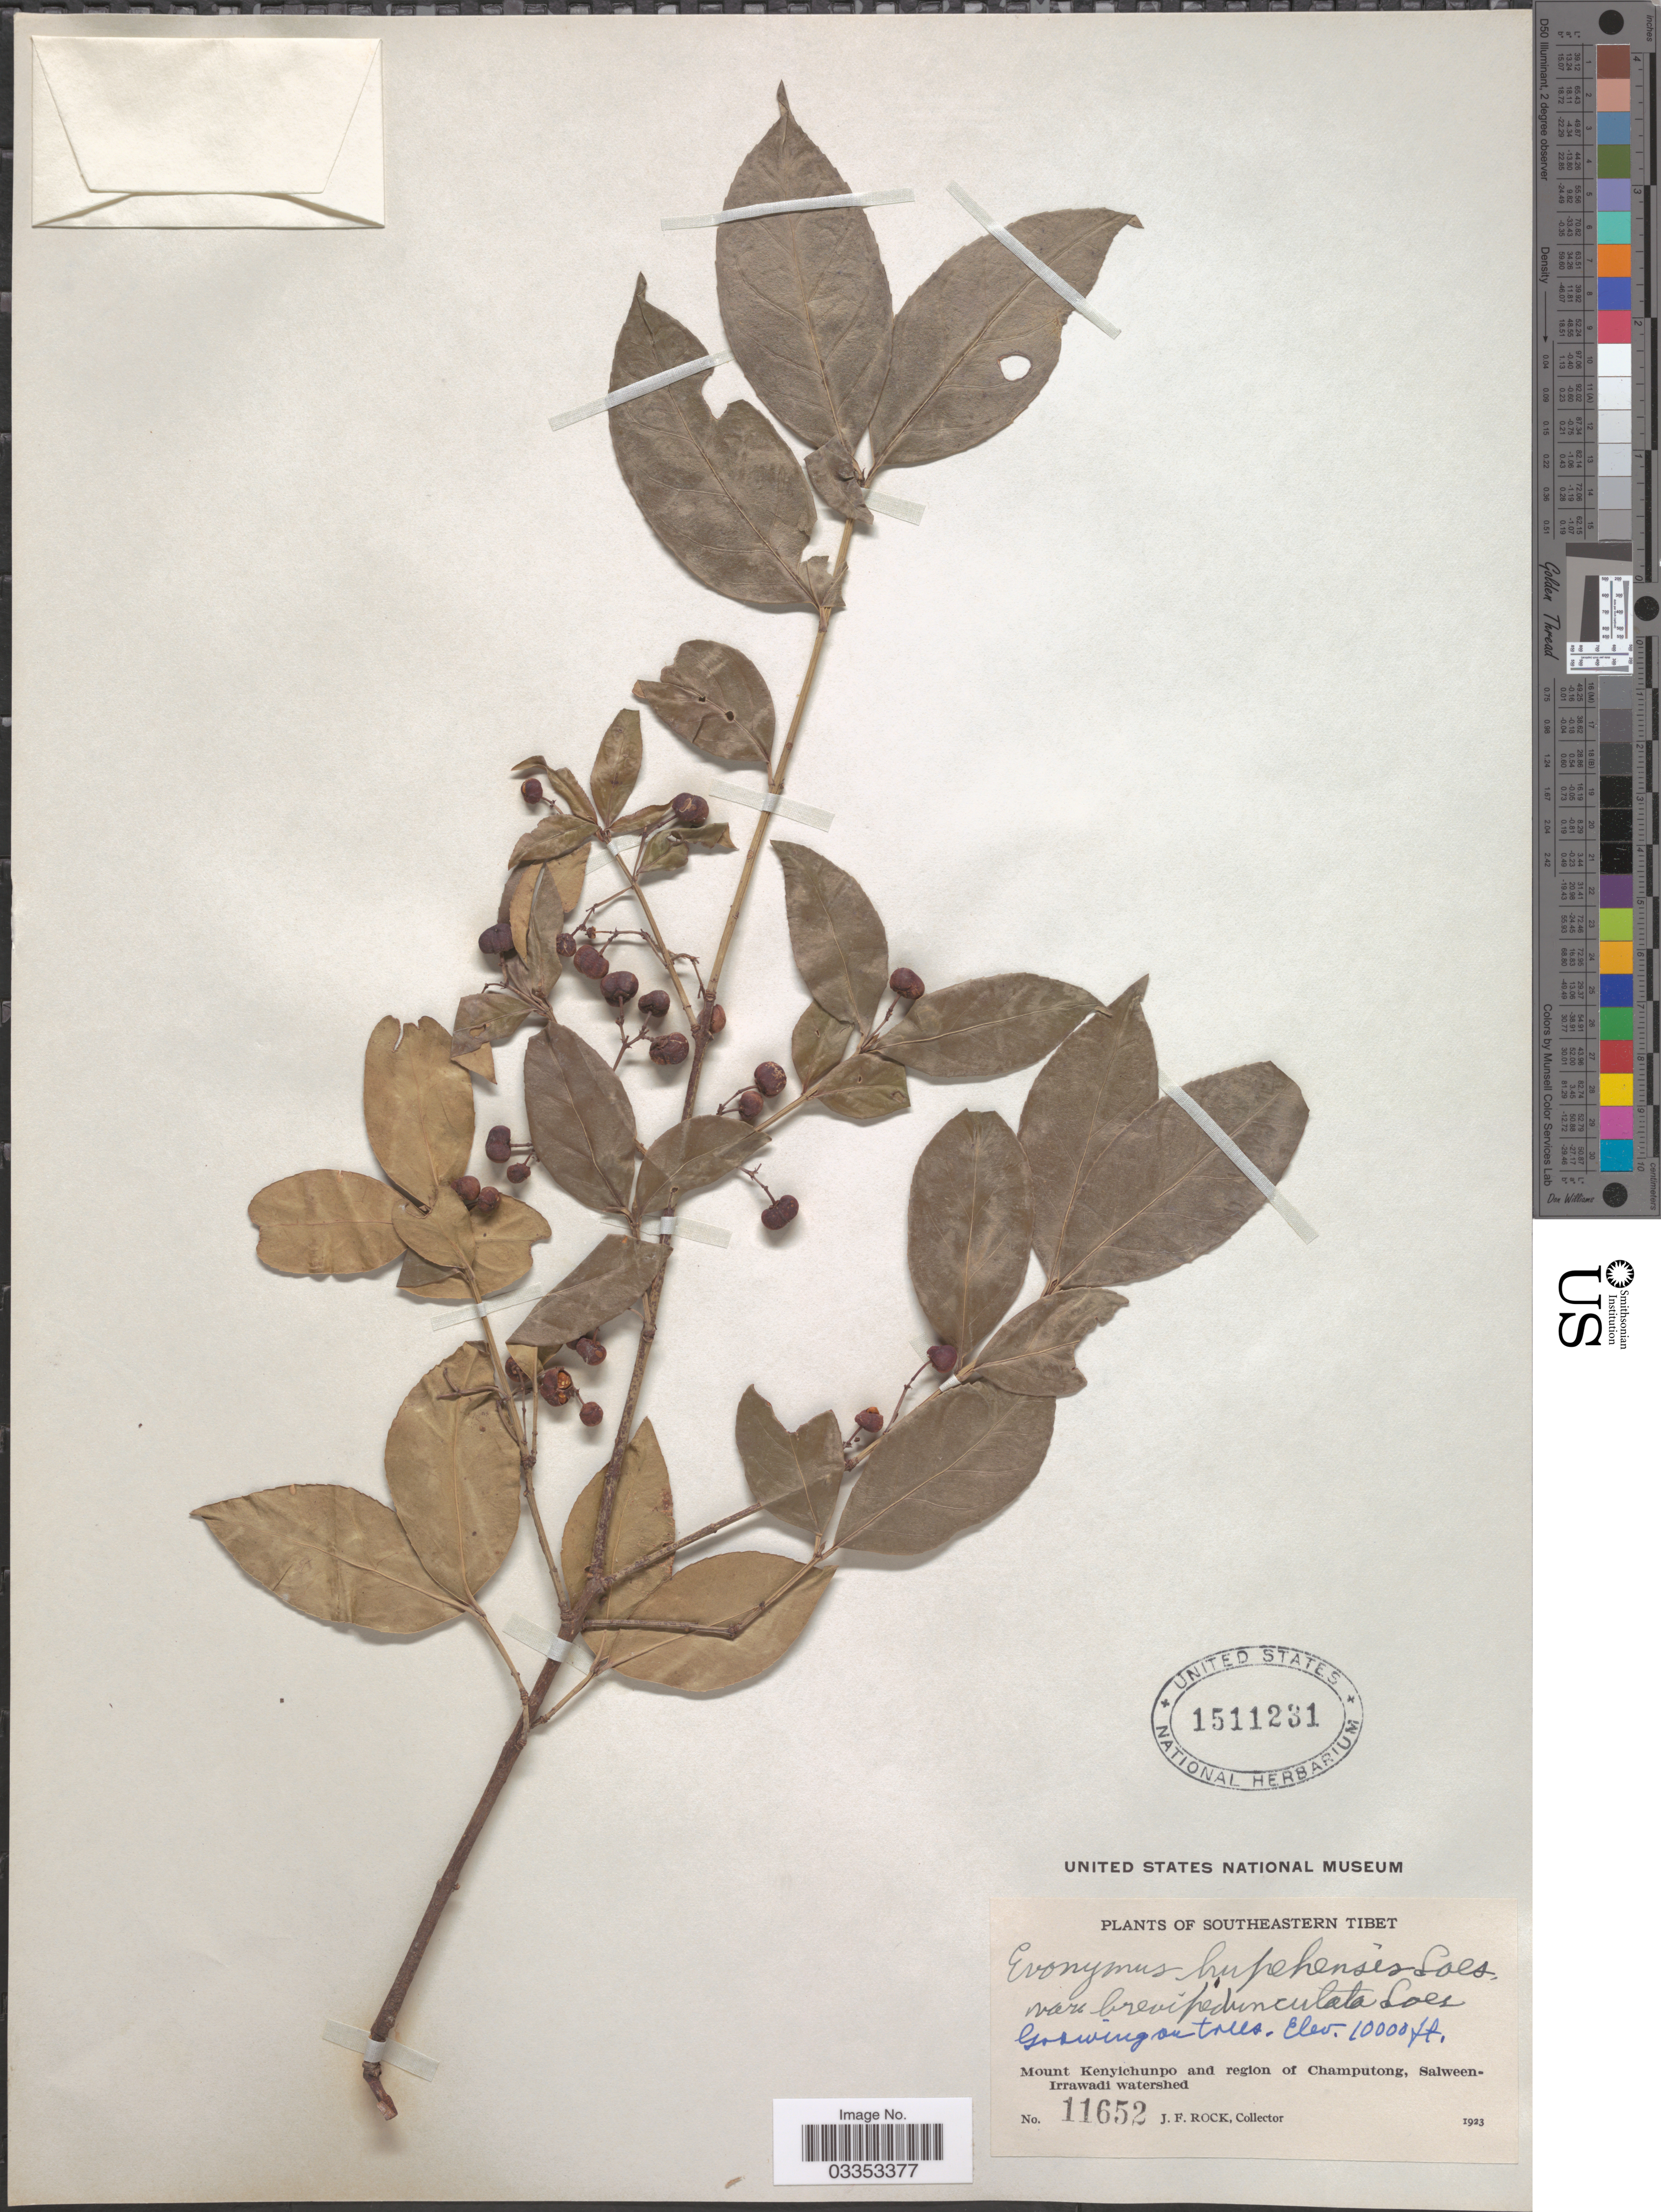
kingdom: Plantae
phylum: Tracheophyta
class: Magnoliopsida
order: Celastrales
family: Celastraceae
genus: Euonymus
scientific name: Euonymus hupehensis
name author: (Loes.) Loes.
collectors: J. Rock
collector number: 11652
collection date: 1923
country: China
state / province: Xizang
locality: Southeastern Tibet. Mount Kenyichunpo and region of Champutong, Salween-Irrawadi watershed.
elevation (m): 3048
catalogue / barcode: US 1511231